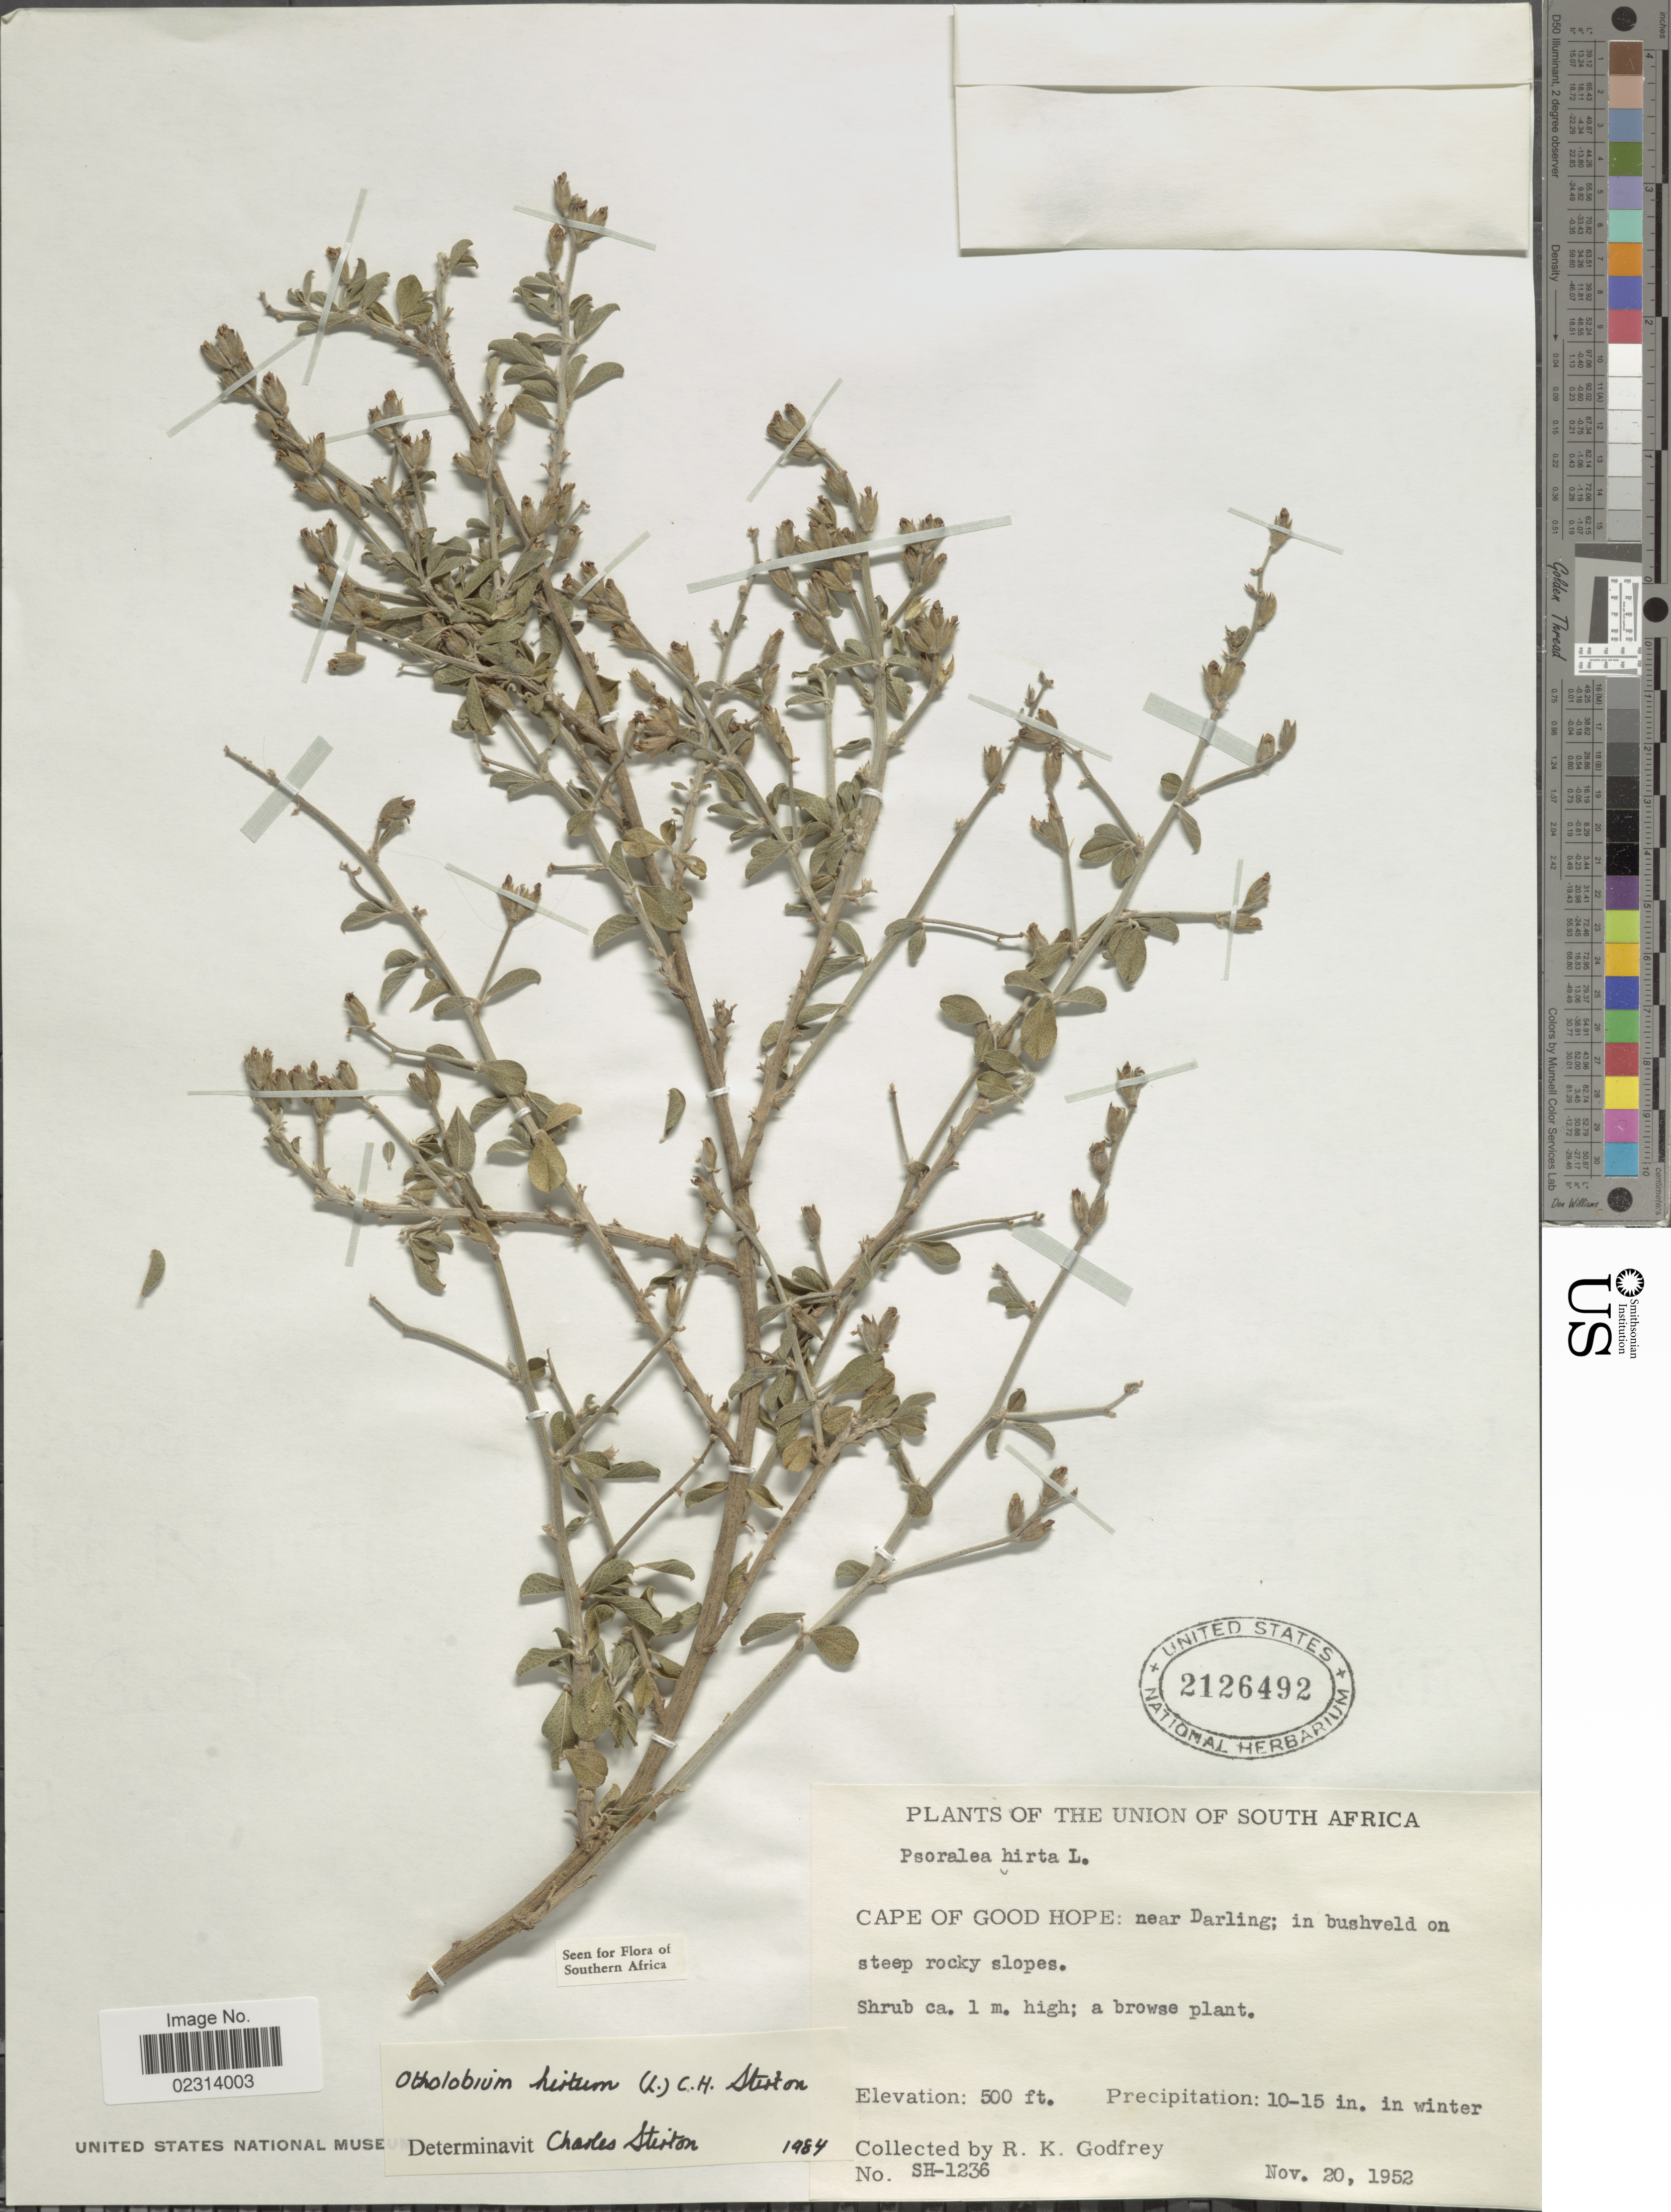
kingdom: Plantae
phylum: Tracheophyta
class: Magnoliopsida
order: Fabales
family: Fabaceae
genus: Otholobium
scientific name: Otholobium hirtum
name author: C.H. Stirt.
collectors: R. K. Godfrey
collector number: SH-1236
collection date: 1952-11-22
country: South Africa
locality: Cape of Good Hope: near Darling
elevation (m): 152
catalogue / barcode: US 2126492